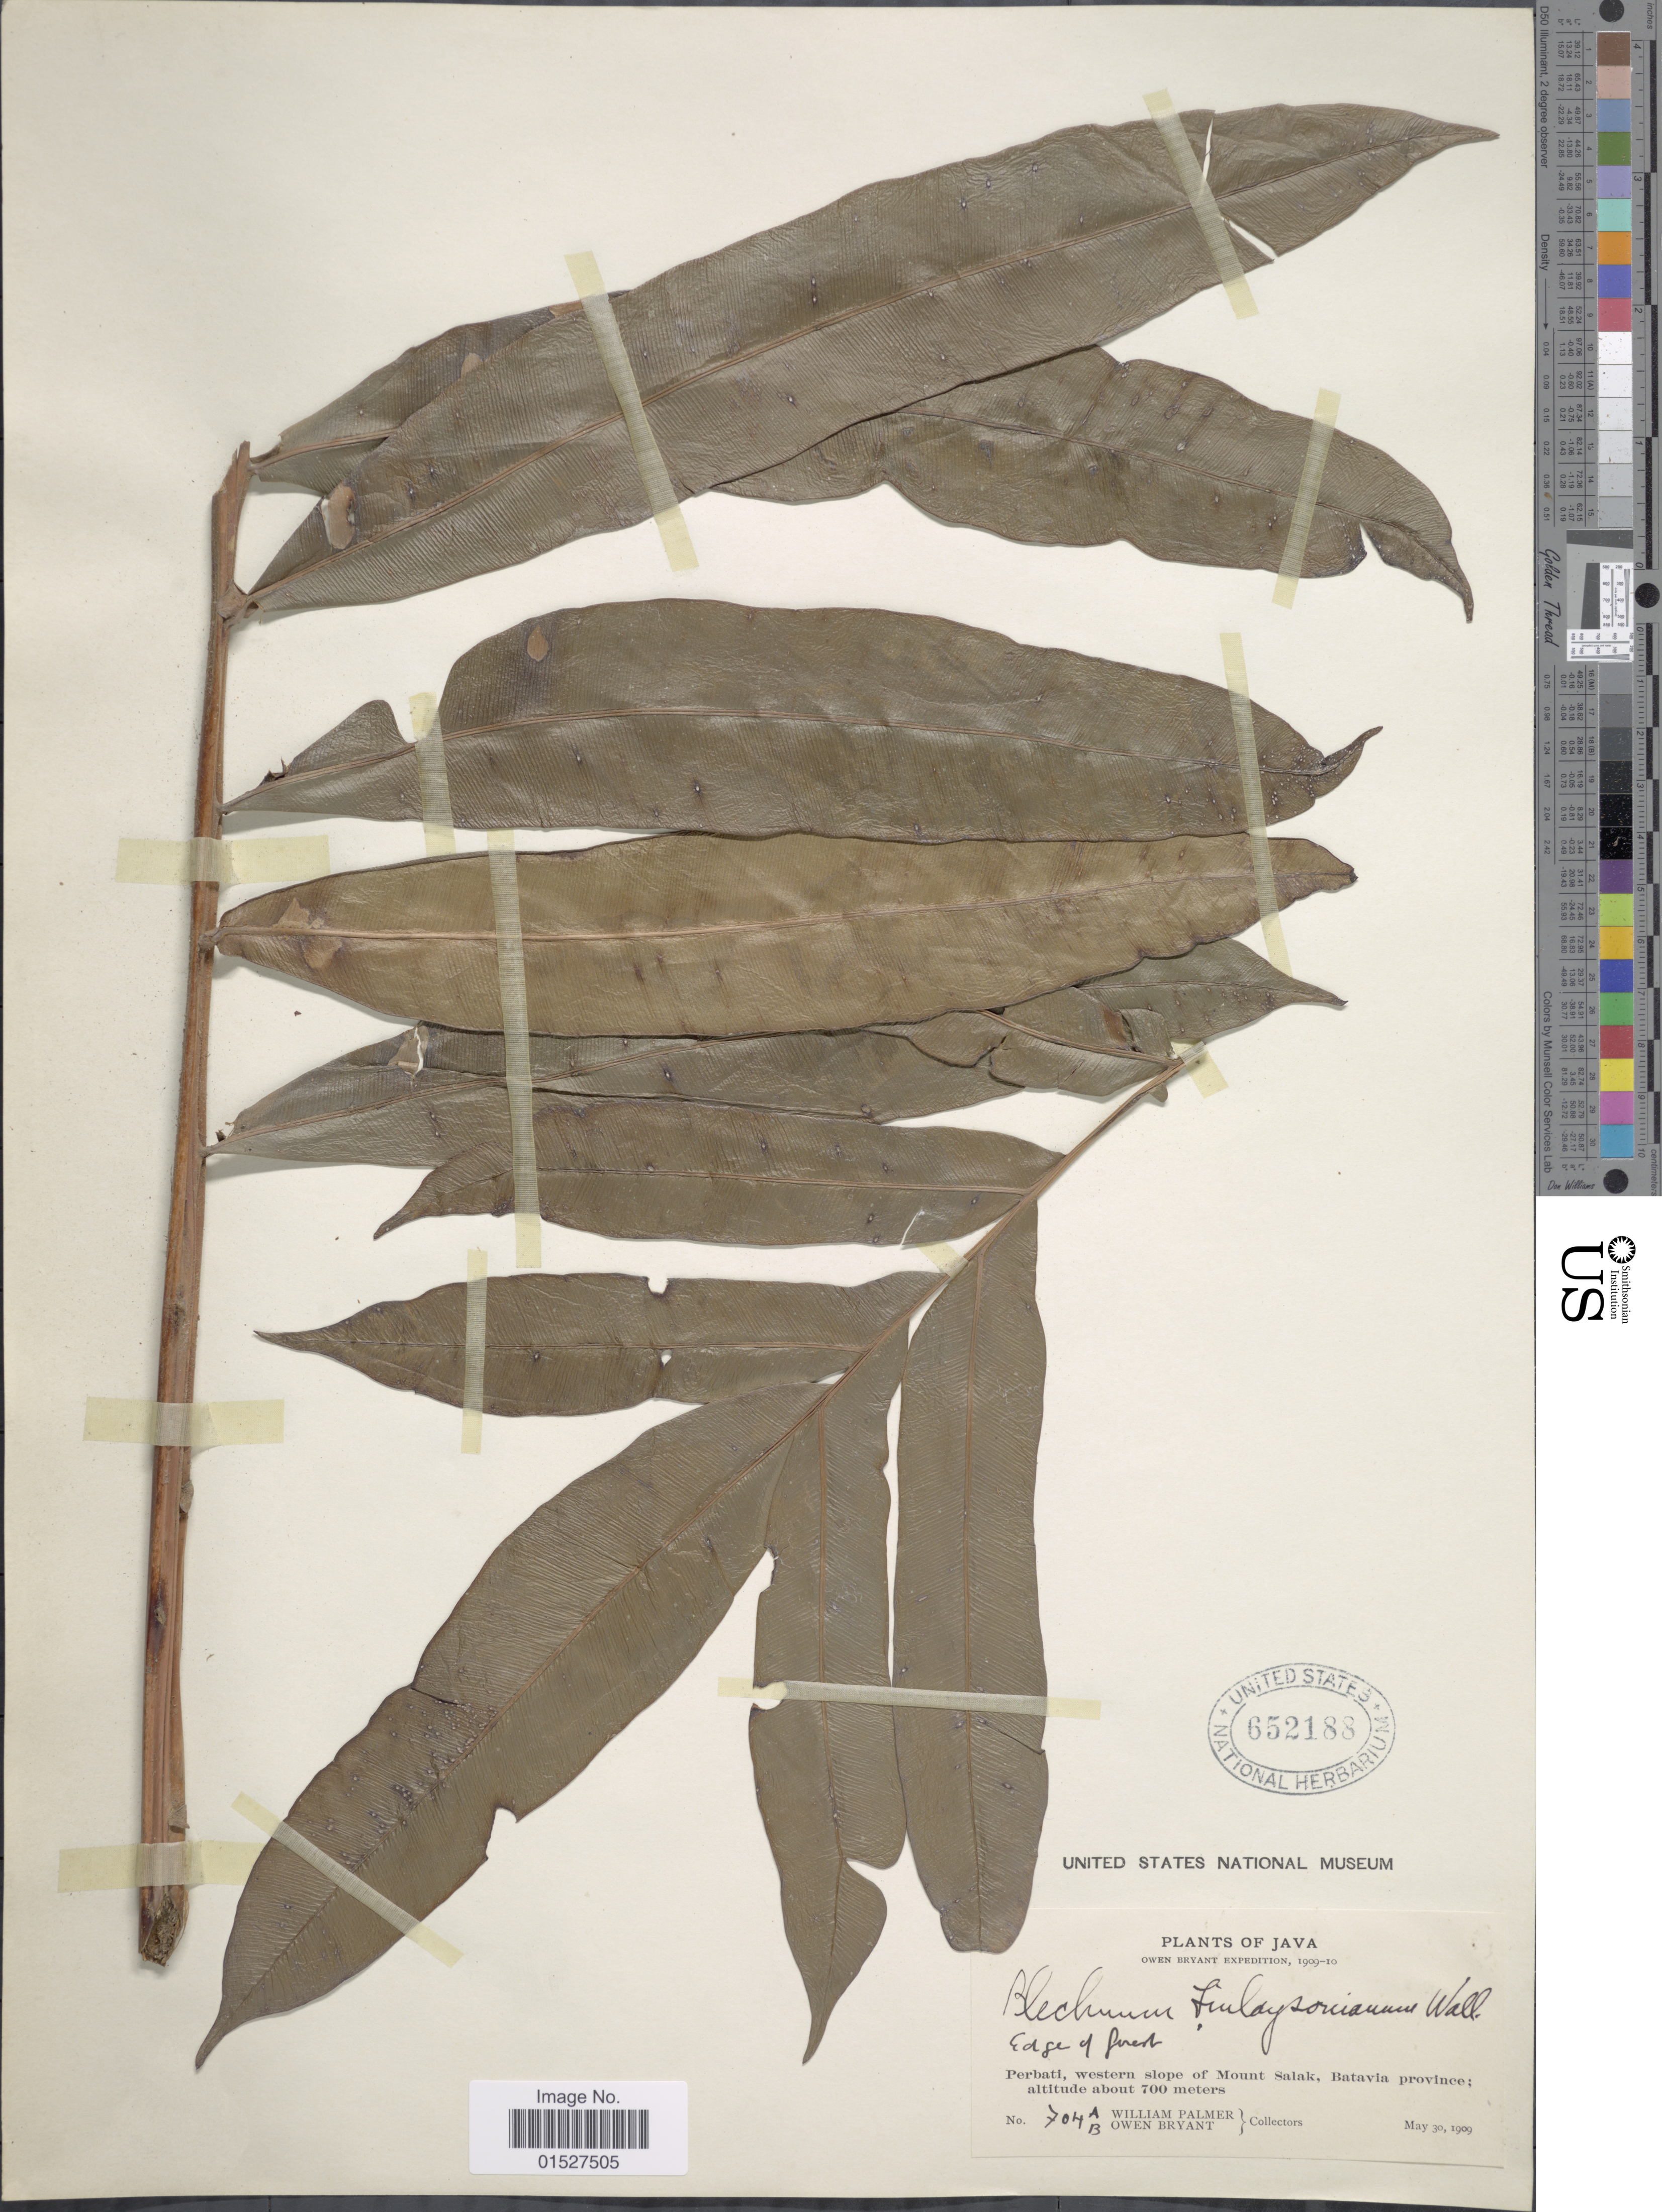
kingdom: Plantae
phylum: Tracheophyta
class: Polypodiopsida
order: Polypodiales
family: Blechnaceae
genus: Blechnum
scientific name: Blechnum finlaysonianum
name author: Wall.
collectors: W. Palmer & O. Bryant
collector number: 704AB*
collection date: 1909-05-30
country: Indonesia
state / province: Java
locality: Perbati, western slope of Mount Salak, Batavia province.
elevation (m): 700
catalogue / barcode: US 652188